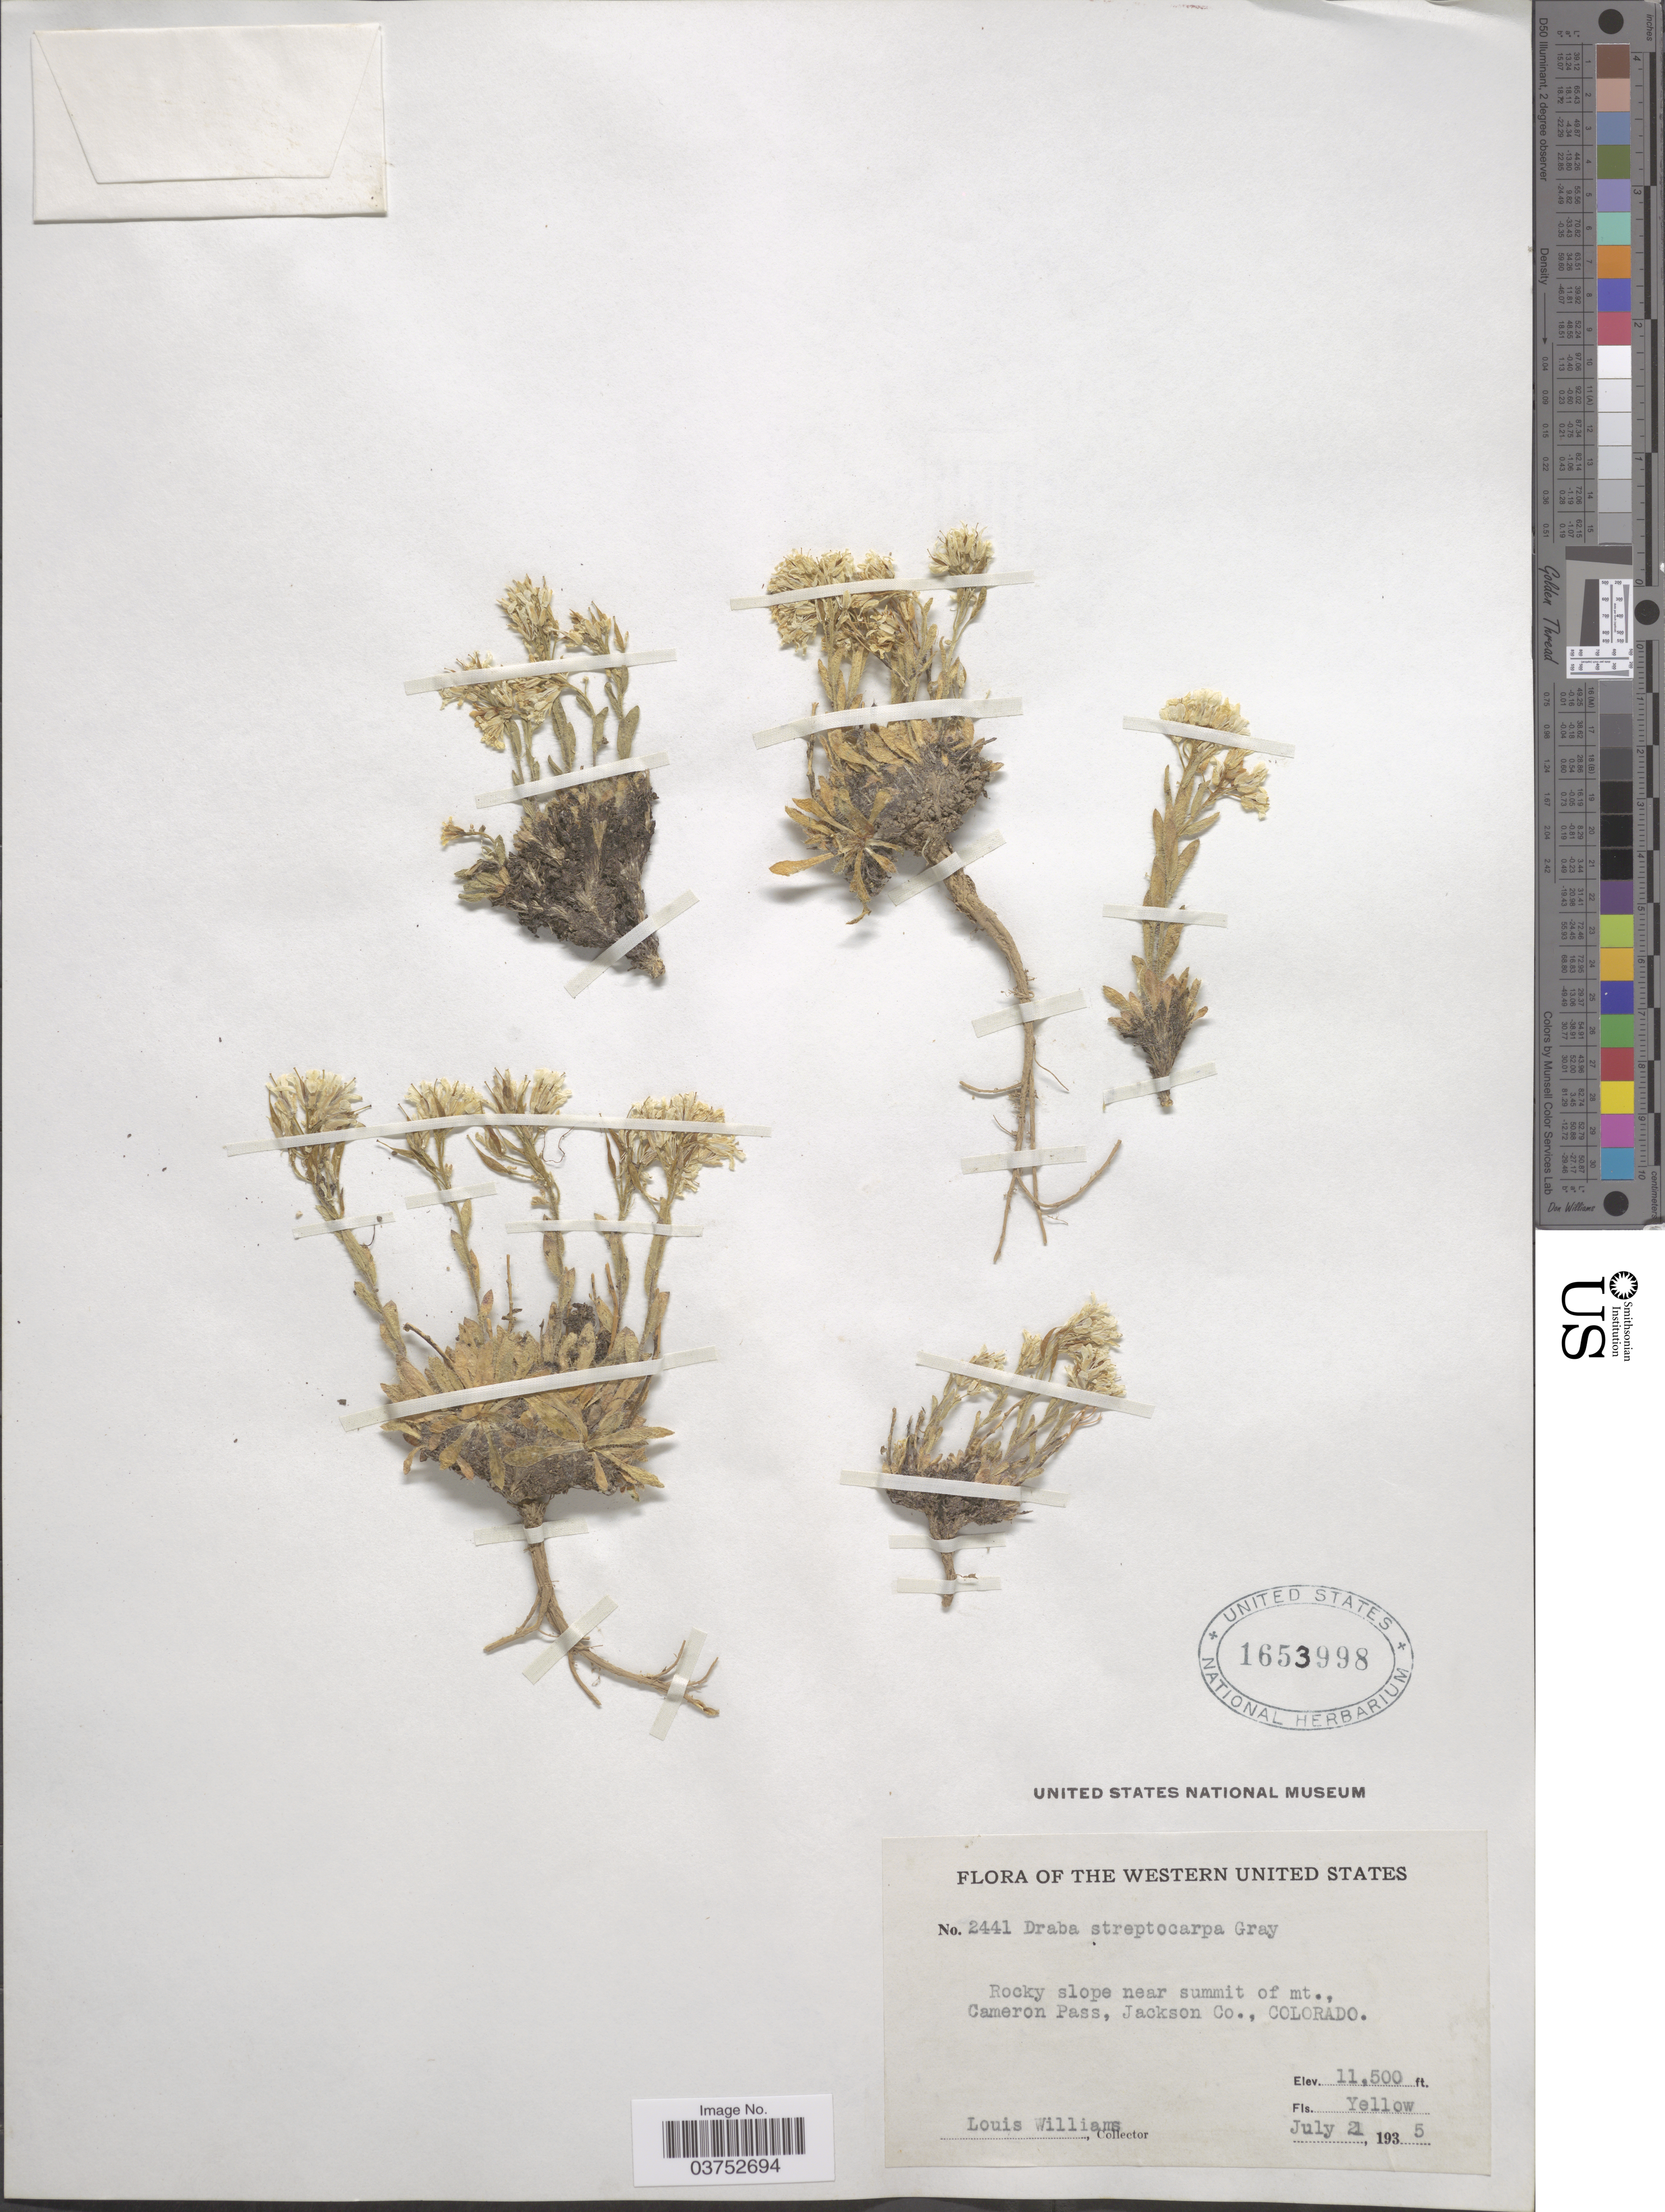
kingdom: Plantae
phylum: Tracheophyta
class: Magnoliopsida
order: Brassicales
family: Brassicaceae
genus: Draba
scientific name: Draba streptocarpa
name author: A. Gray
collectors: L. G. Williams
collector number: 2441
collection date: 1935-07-21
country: United States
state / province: Colorado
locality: The Western United States. Rocky slope near summit of mt., Cameron Pass, Jackson Co.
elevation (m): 3505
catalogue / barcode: US 1653998